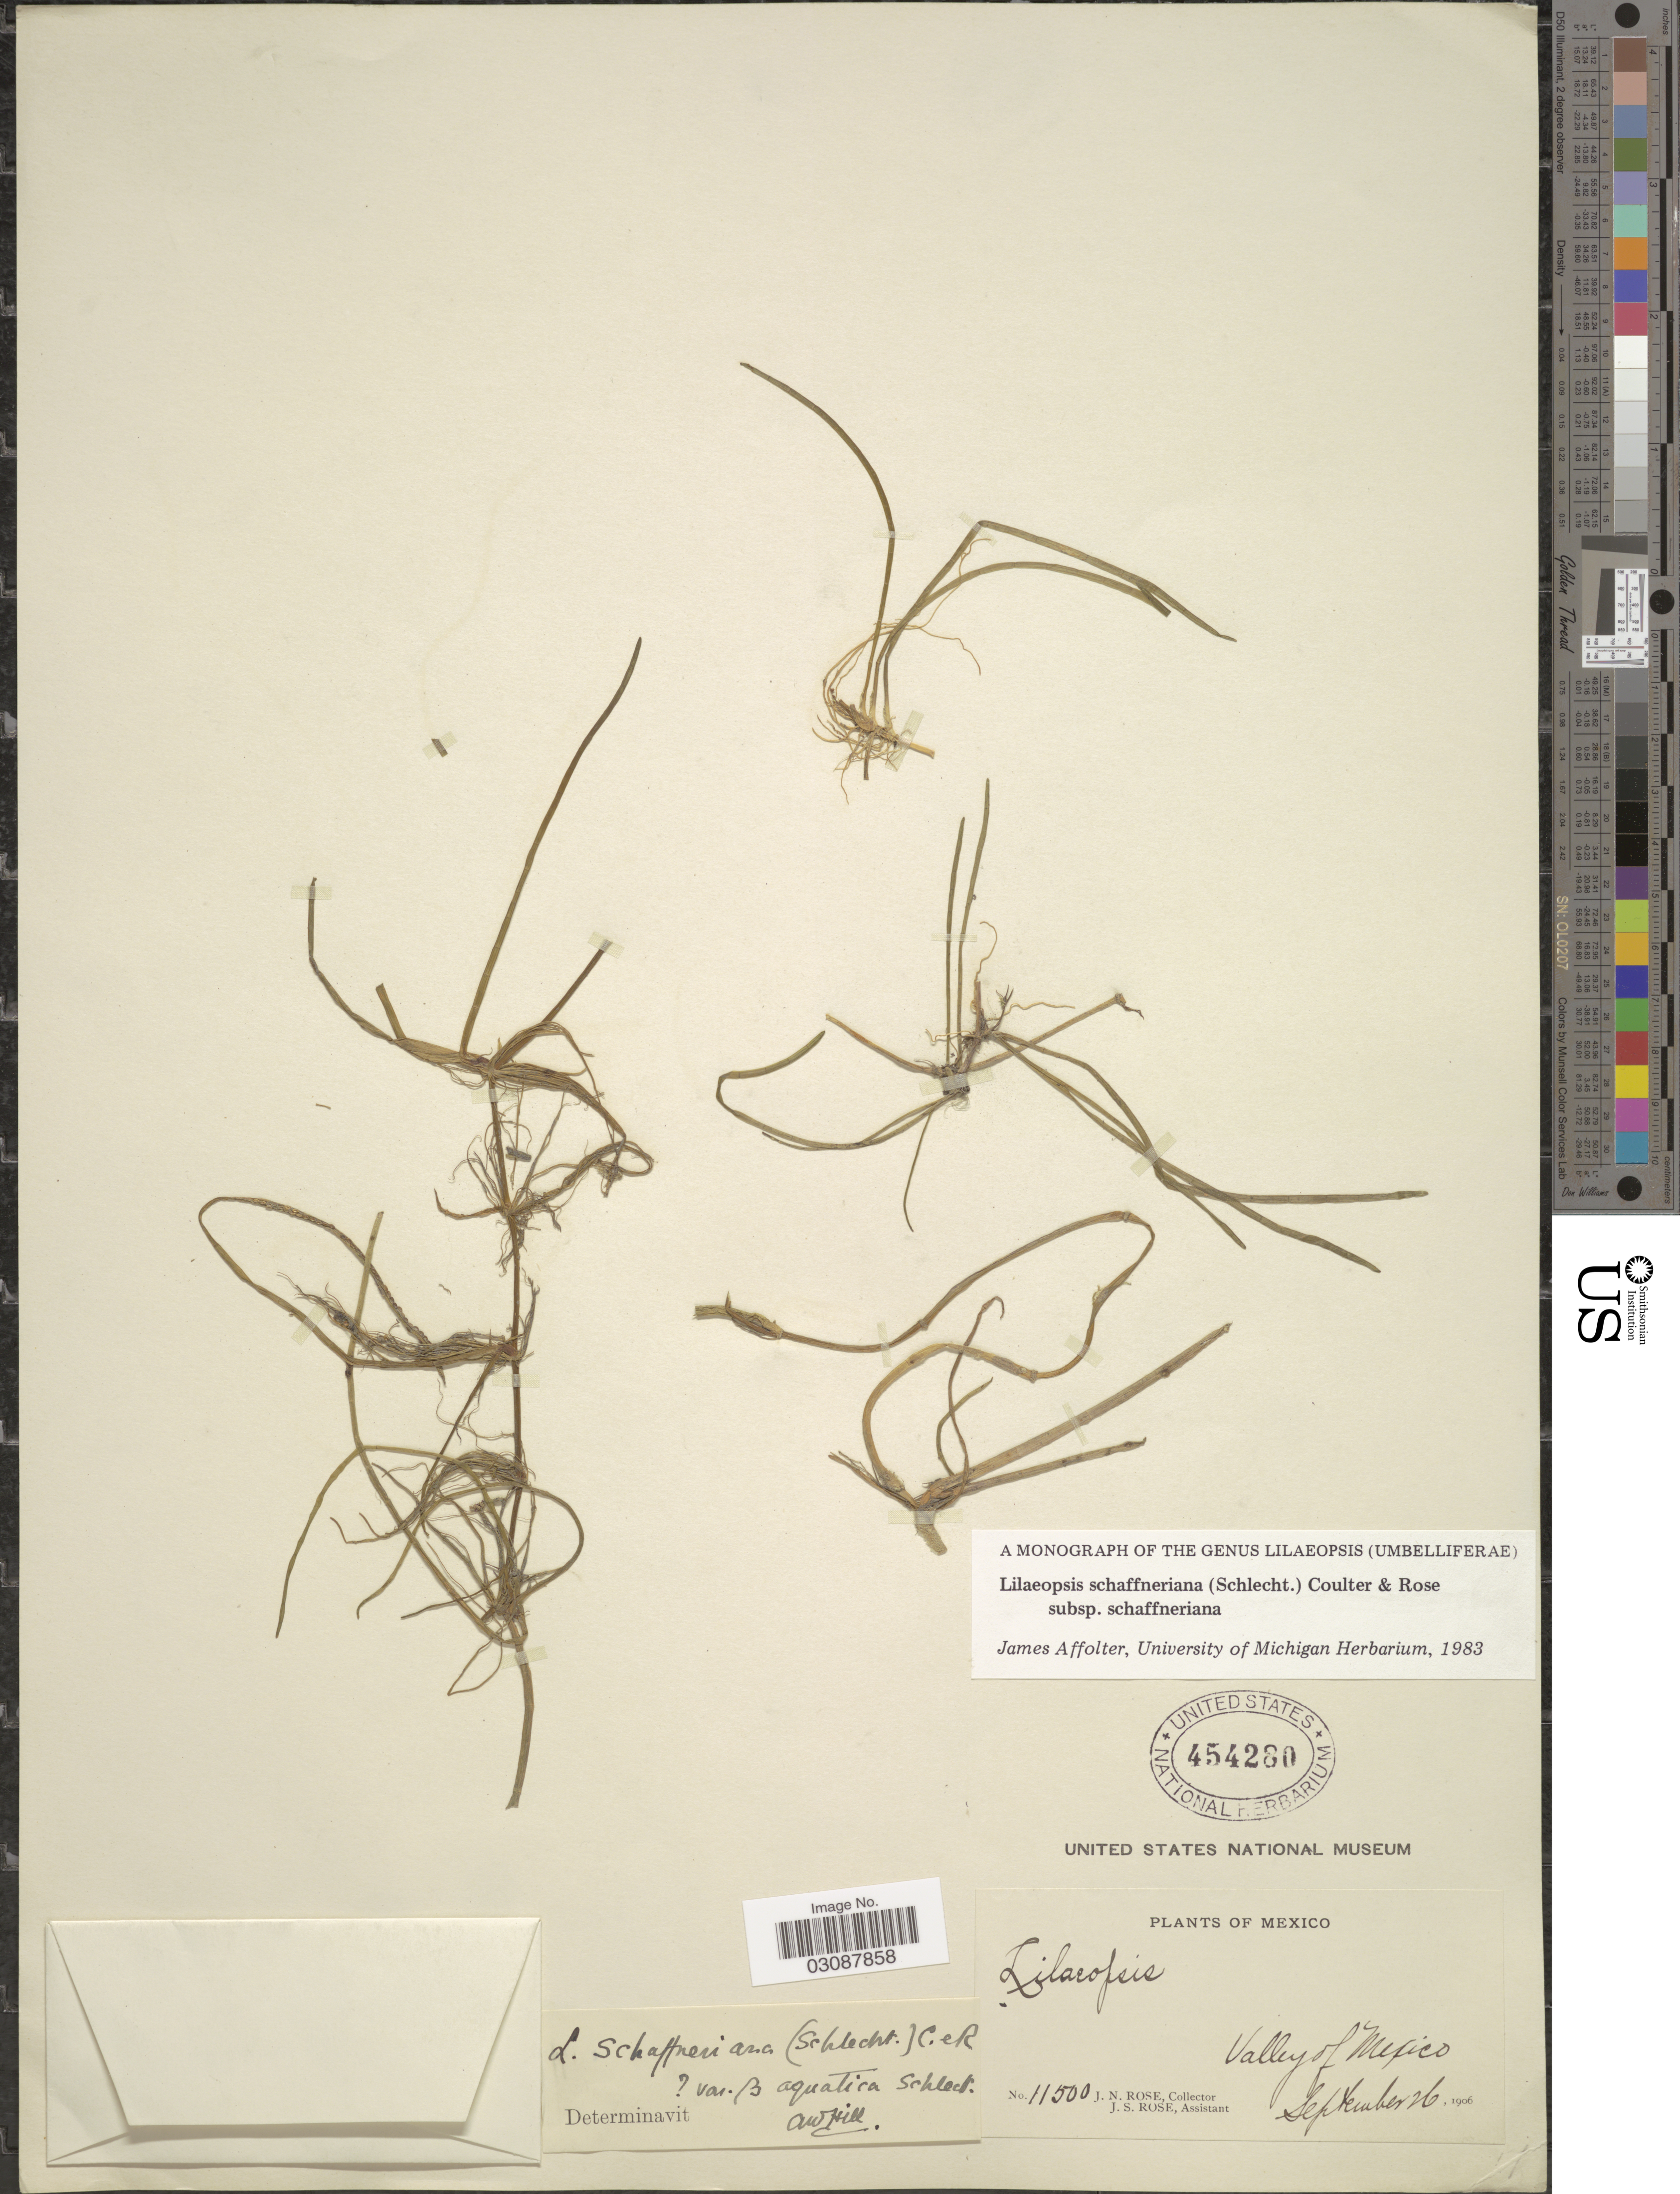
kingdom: Plantae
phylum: Tracheophyta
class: Magnoliopsida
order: Apiales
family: Apiaceae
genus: Lilaeopsis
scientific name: Lilaeopsis schaffneriana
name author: (Schltdl.) J.M. Coult. & Rose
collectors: J. N. Rose & J. S. Rose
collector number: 11500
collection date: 1906-09-26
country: Mexico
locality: Valley of Mexico.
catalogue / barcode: US 454280